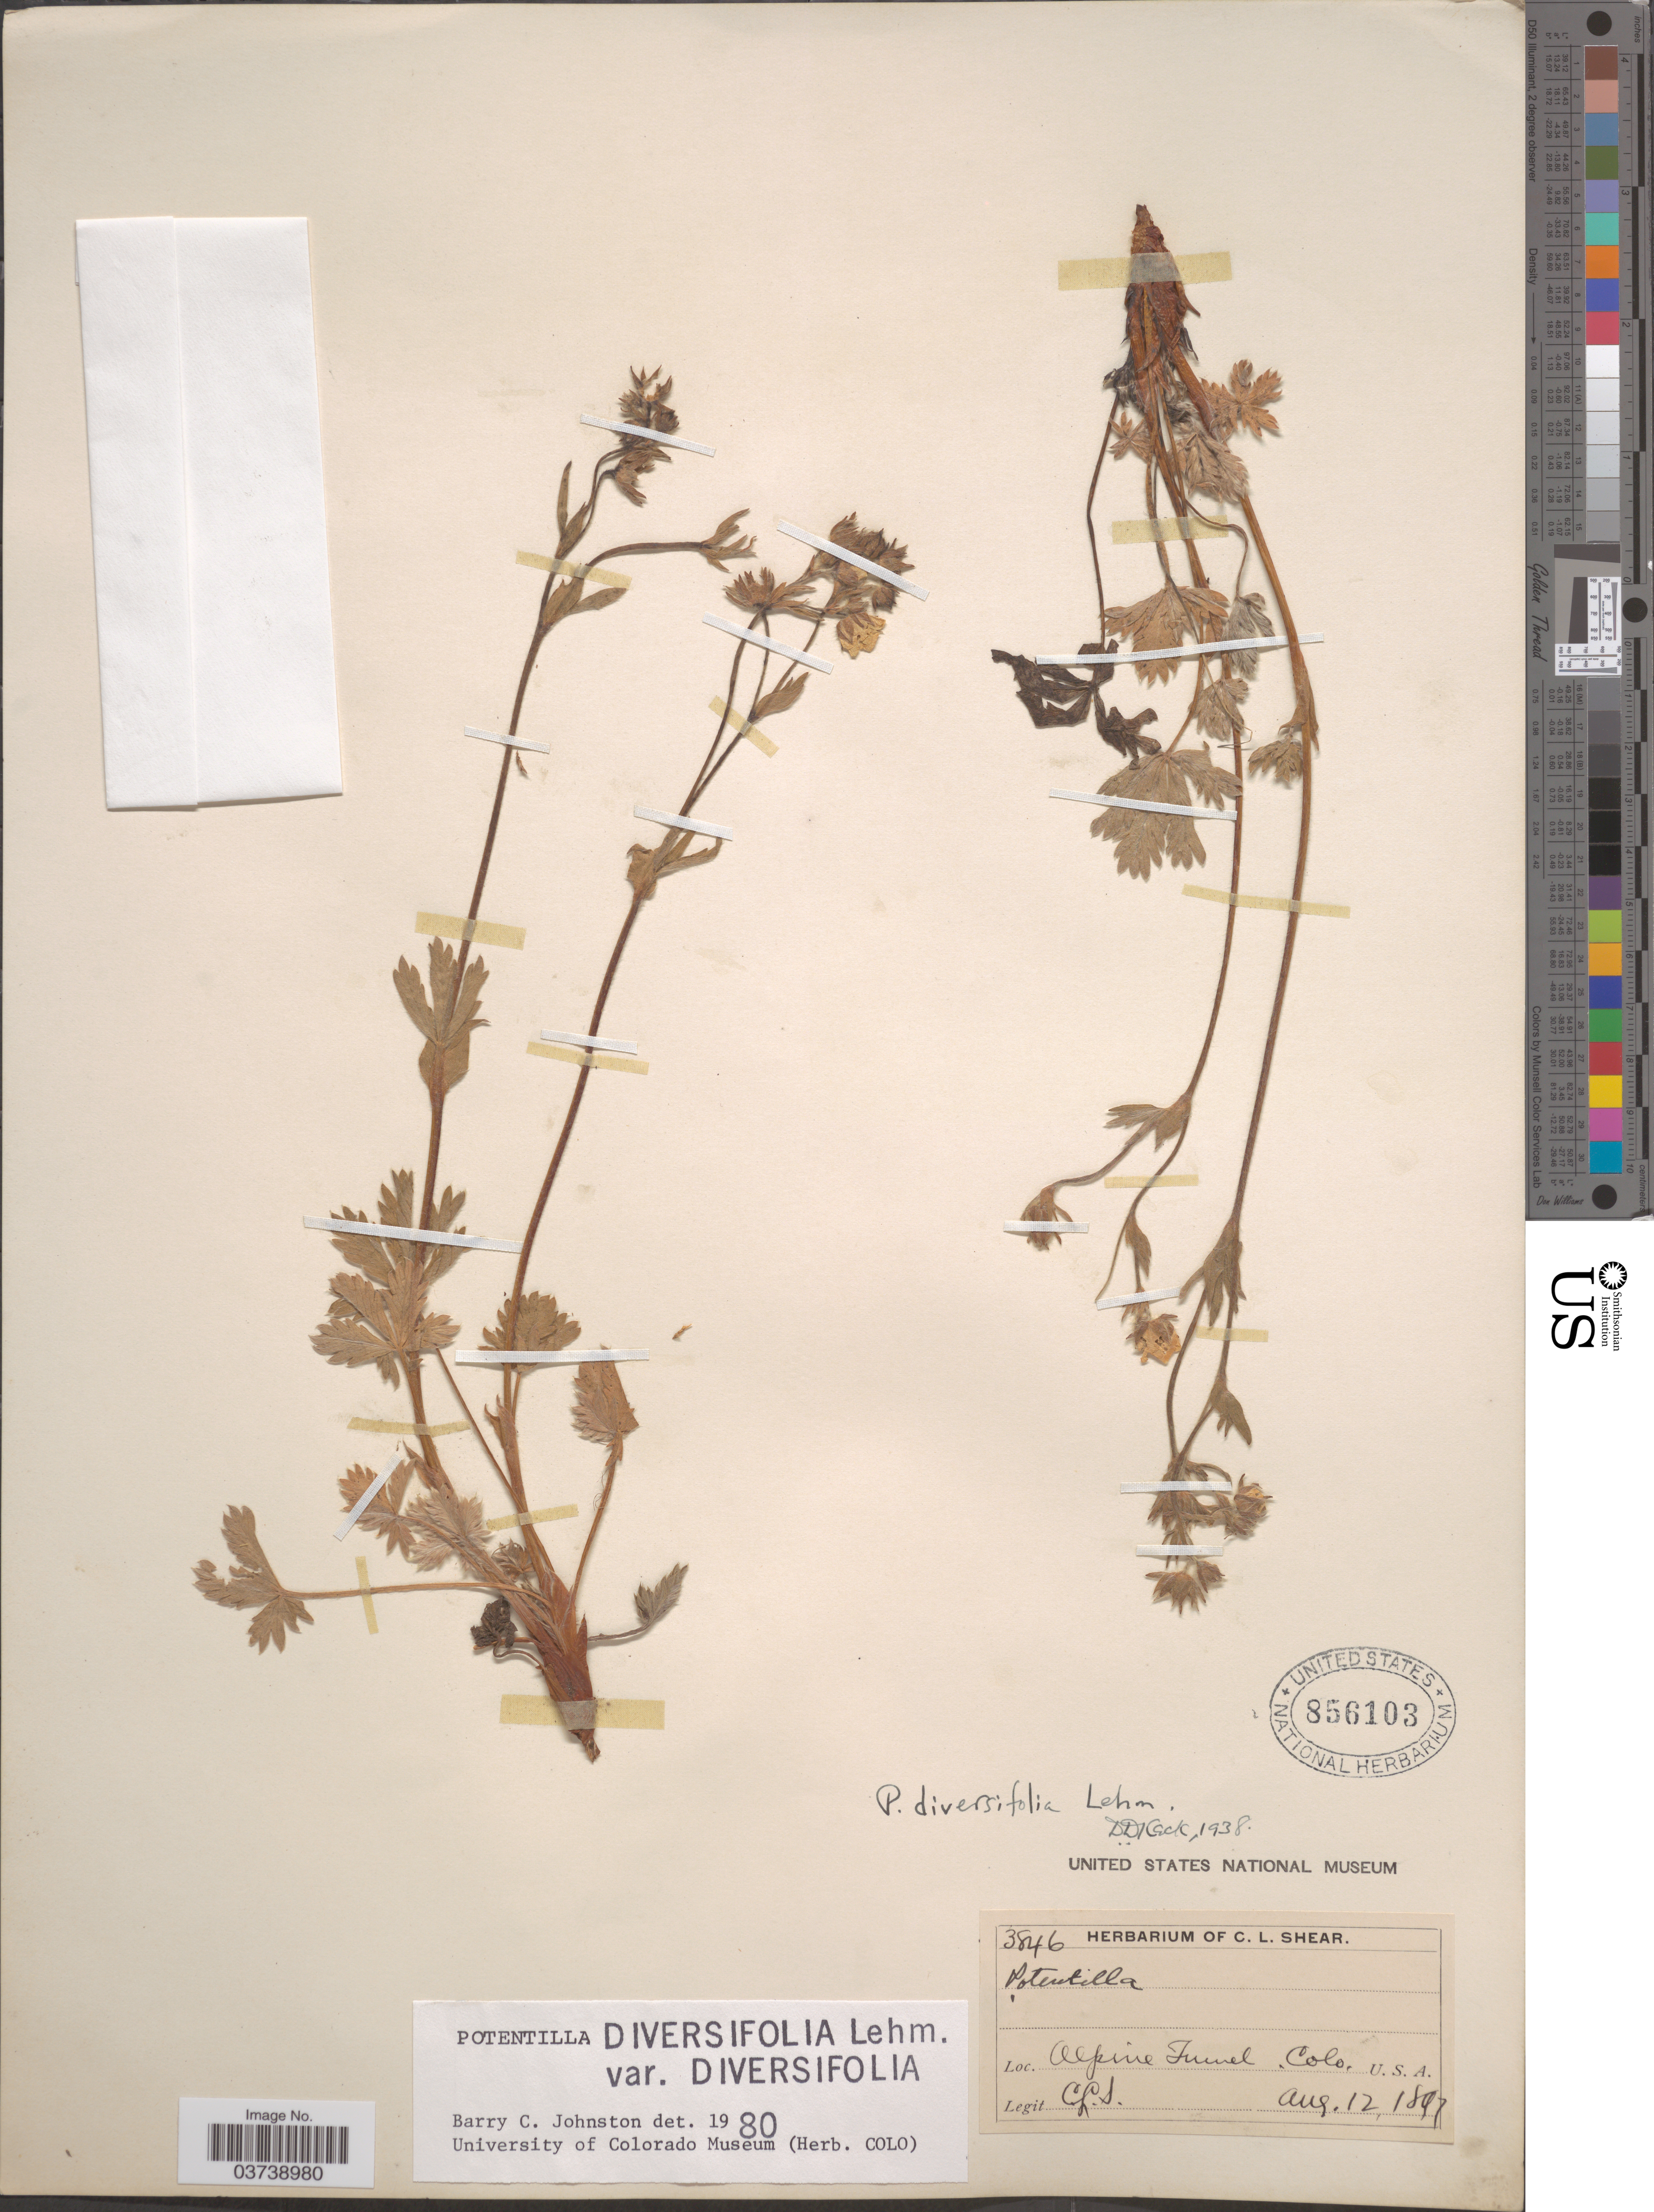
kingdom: Plantae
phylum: Tracheophyta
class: Magnoliopsida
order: Rosales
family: Rosaceae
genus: Potentilla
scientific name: Potentilla diversifolia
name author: Lehm.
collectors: C. L. Shear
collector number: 3846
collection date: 1897-08-12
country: United States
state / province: Colorado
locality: Alpine Tunnel.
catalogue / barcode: US 856103